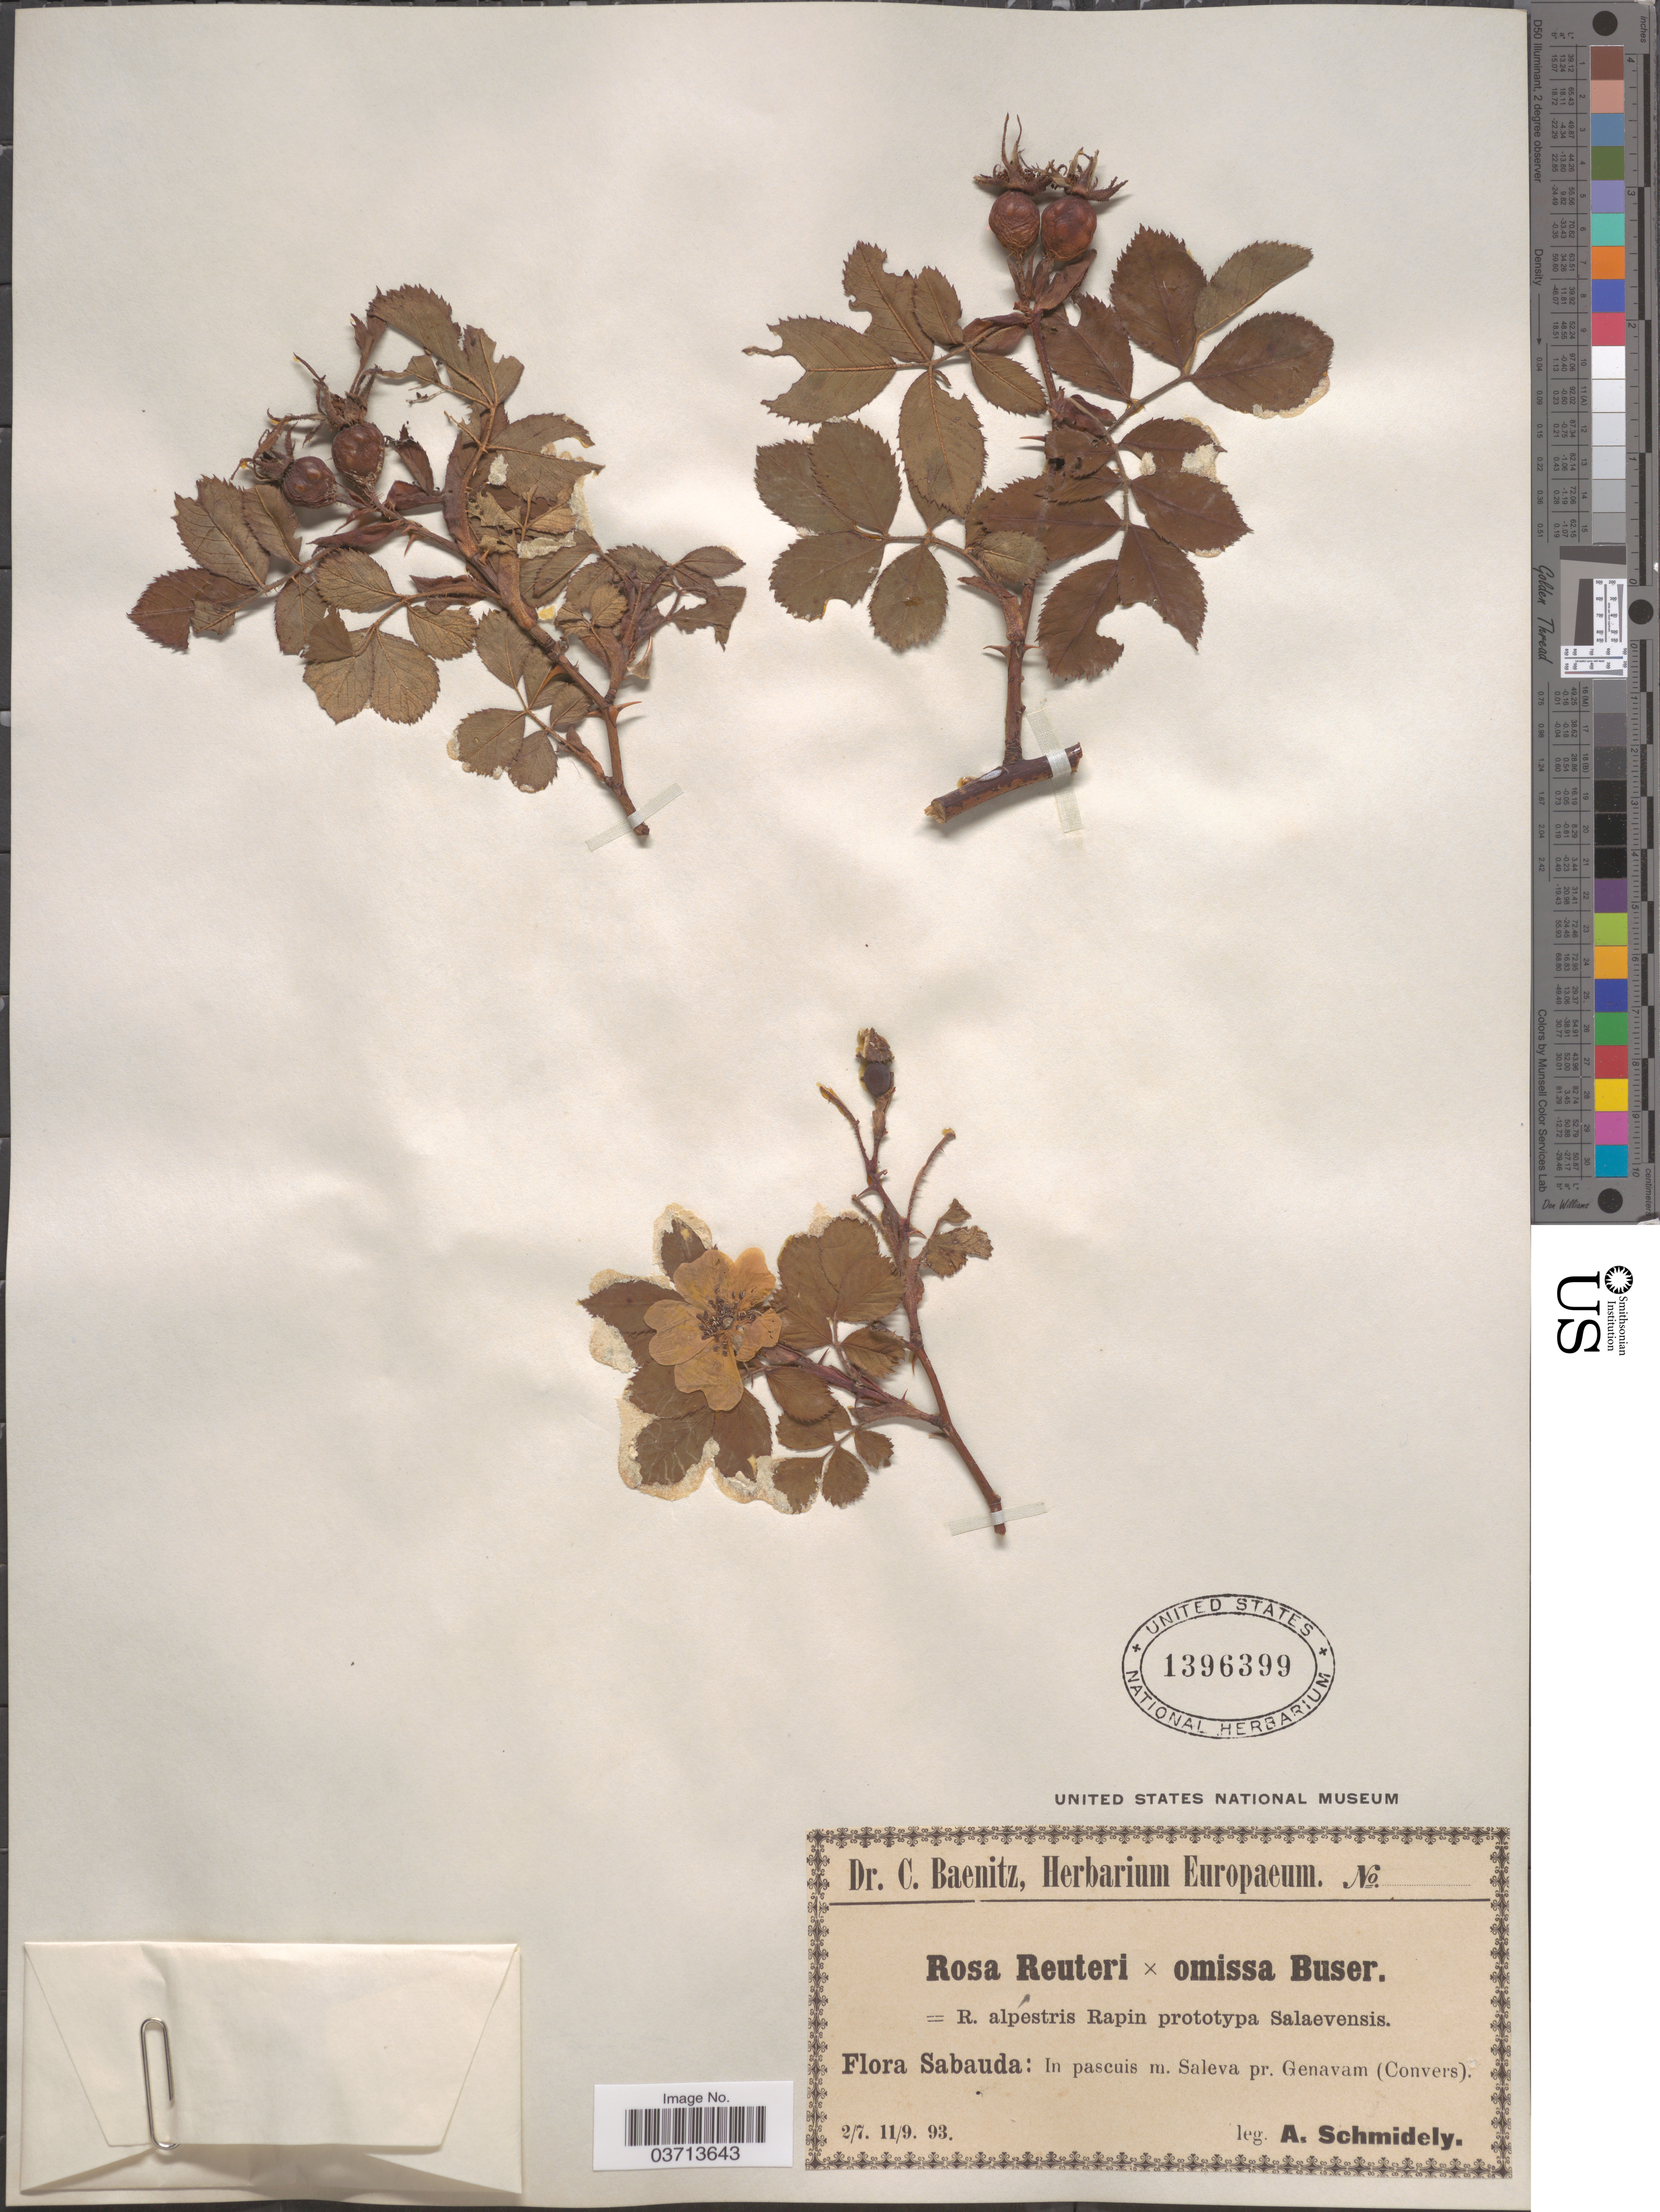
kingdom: Plantae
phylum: Tracheophyta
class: Magnoliopsida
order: Rosales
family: Rosaceae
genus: Rosa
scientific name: Rosa reuteri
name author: (Godet) Reut.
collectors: A. Schmidely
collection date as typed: Transcribed d/m/y: 2/7/93 to 11/9/93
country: France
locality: Sabauda: In pascuis m. Saleva pr. Genavam (Convers).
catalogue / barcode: US 1396399